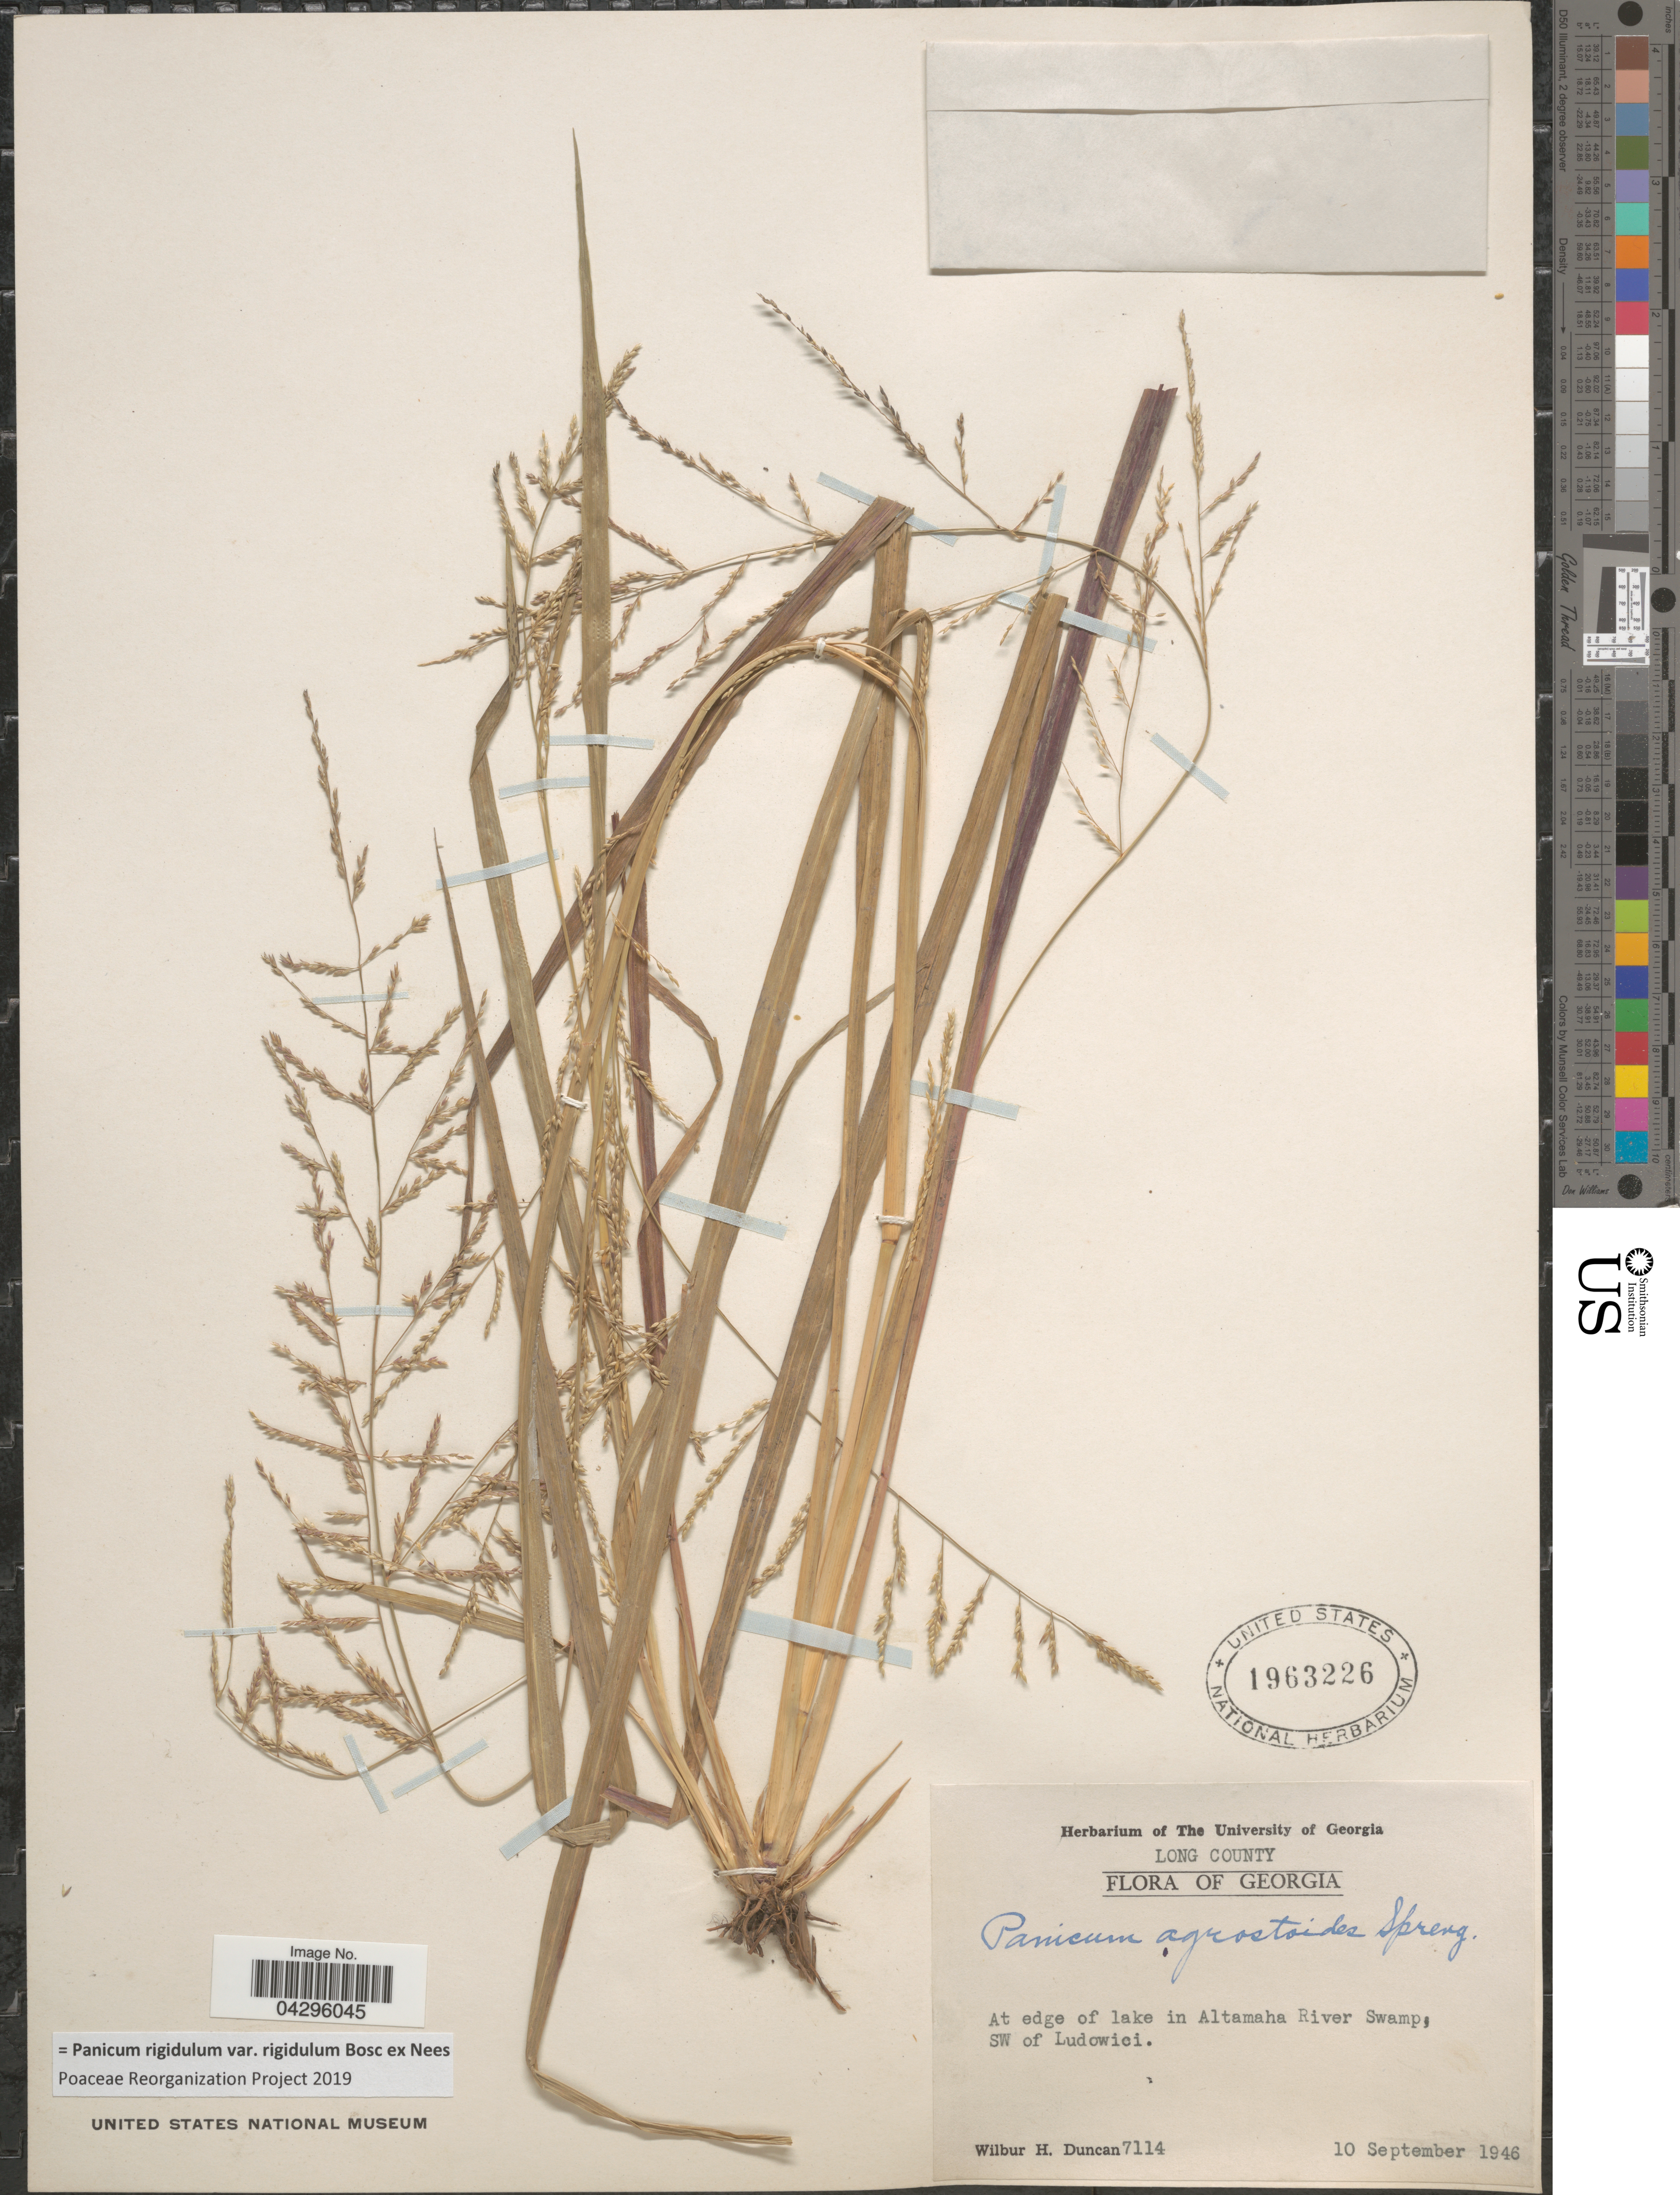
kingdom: Plantae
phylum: Tracheophyta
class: Liliopsida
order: Poales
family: Poaceae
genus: Panicum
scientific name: Panicum rigidulum var. rigidulum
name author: Bosc ex Nees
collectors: W. H. Duncan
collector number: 7114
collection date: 1946-09-10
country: United States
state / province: Georgia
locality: Long County. At edge of lake in Altamaha River Swamp, SW of Ludowici.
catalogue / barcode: US 1963226